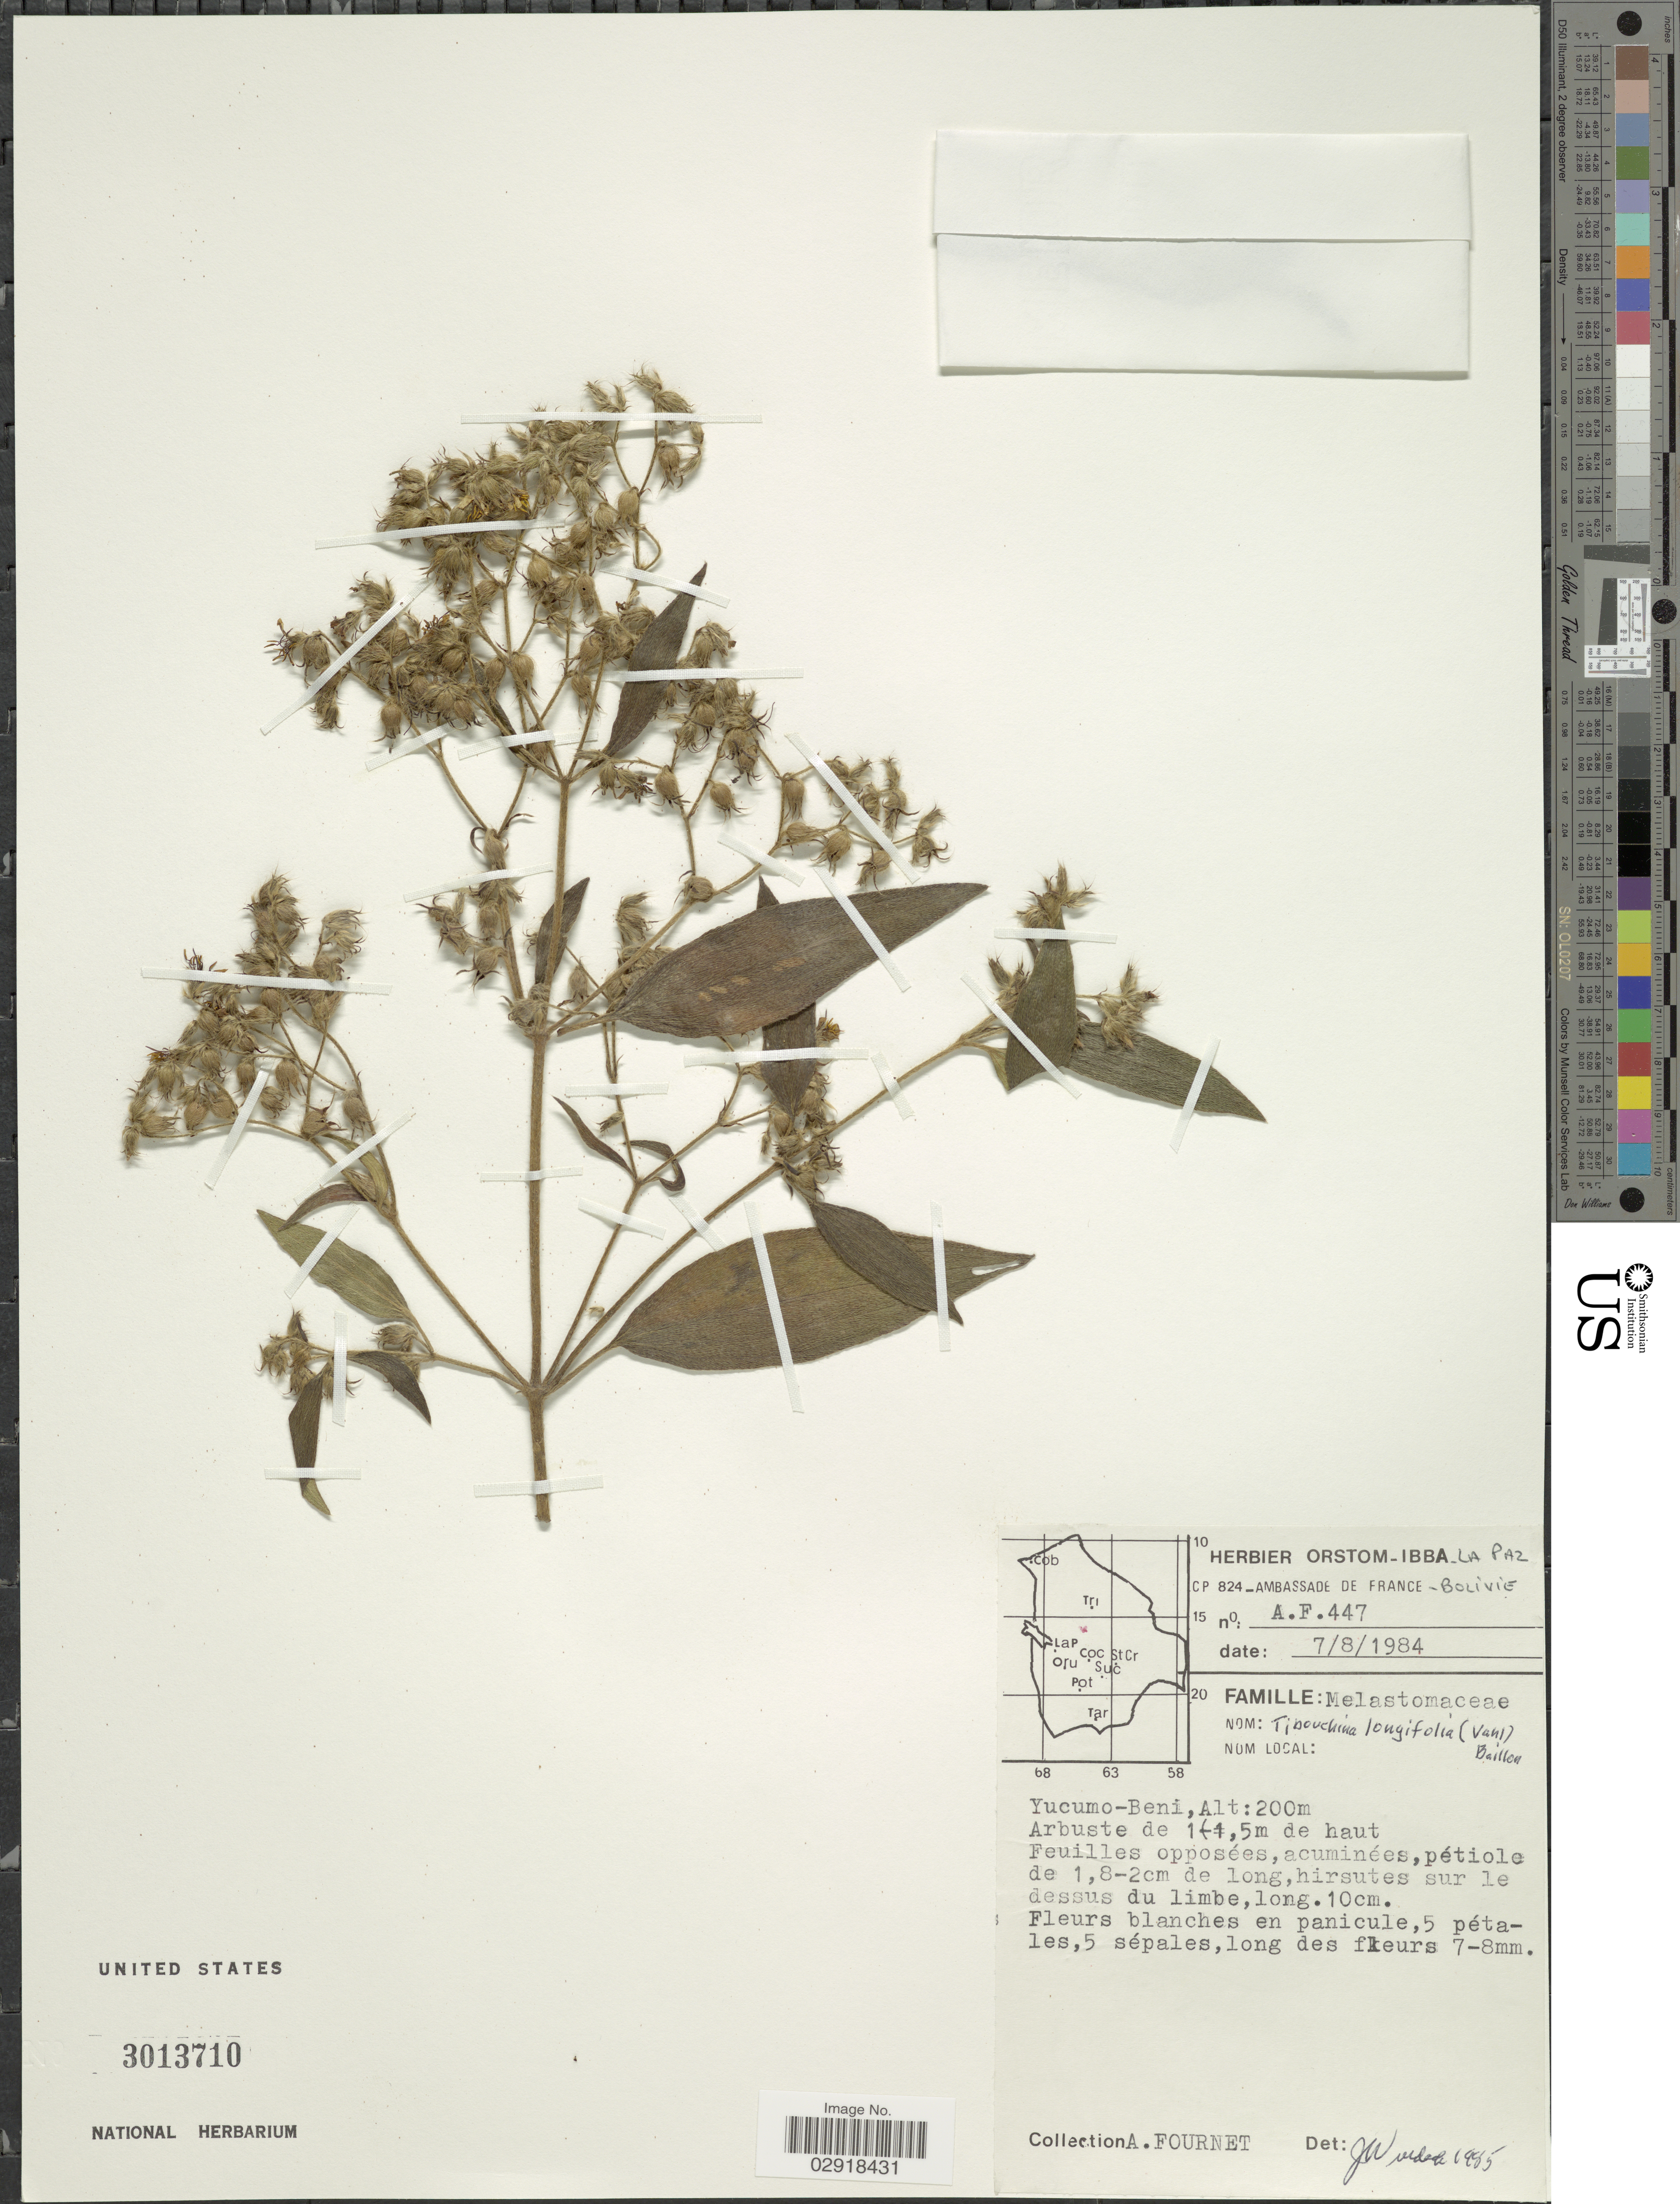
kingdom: Plantae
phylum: Tracheophyta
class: Magnoliopsida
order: Myrtales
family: Melastomataceae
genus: Chaetogastra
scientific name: Chaetogastra longifolia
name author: (Vahl) DC.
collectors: A. Fournet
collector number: AF447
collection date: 1984-08-07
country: Bolivia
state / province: Beni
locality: Yucumo-Beni.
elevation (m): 200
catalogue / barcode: US 3013710